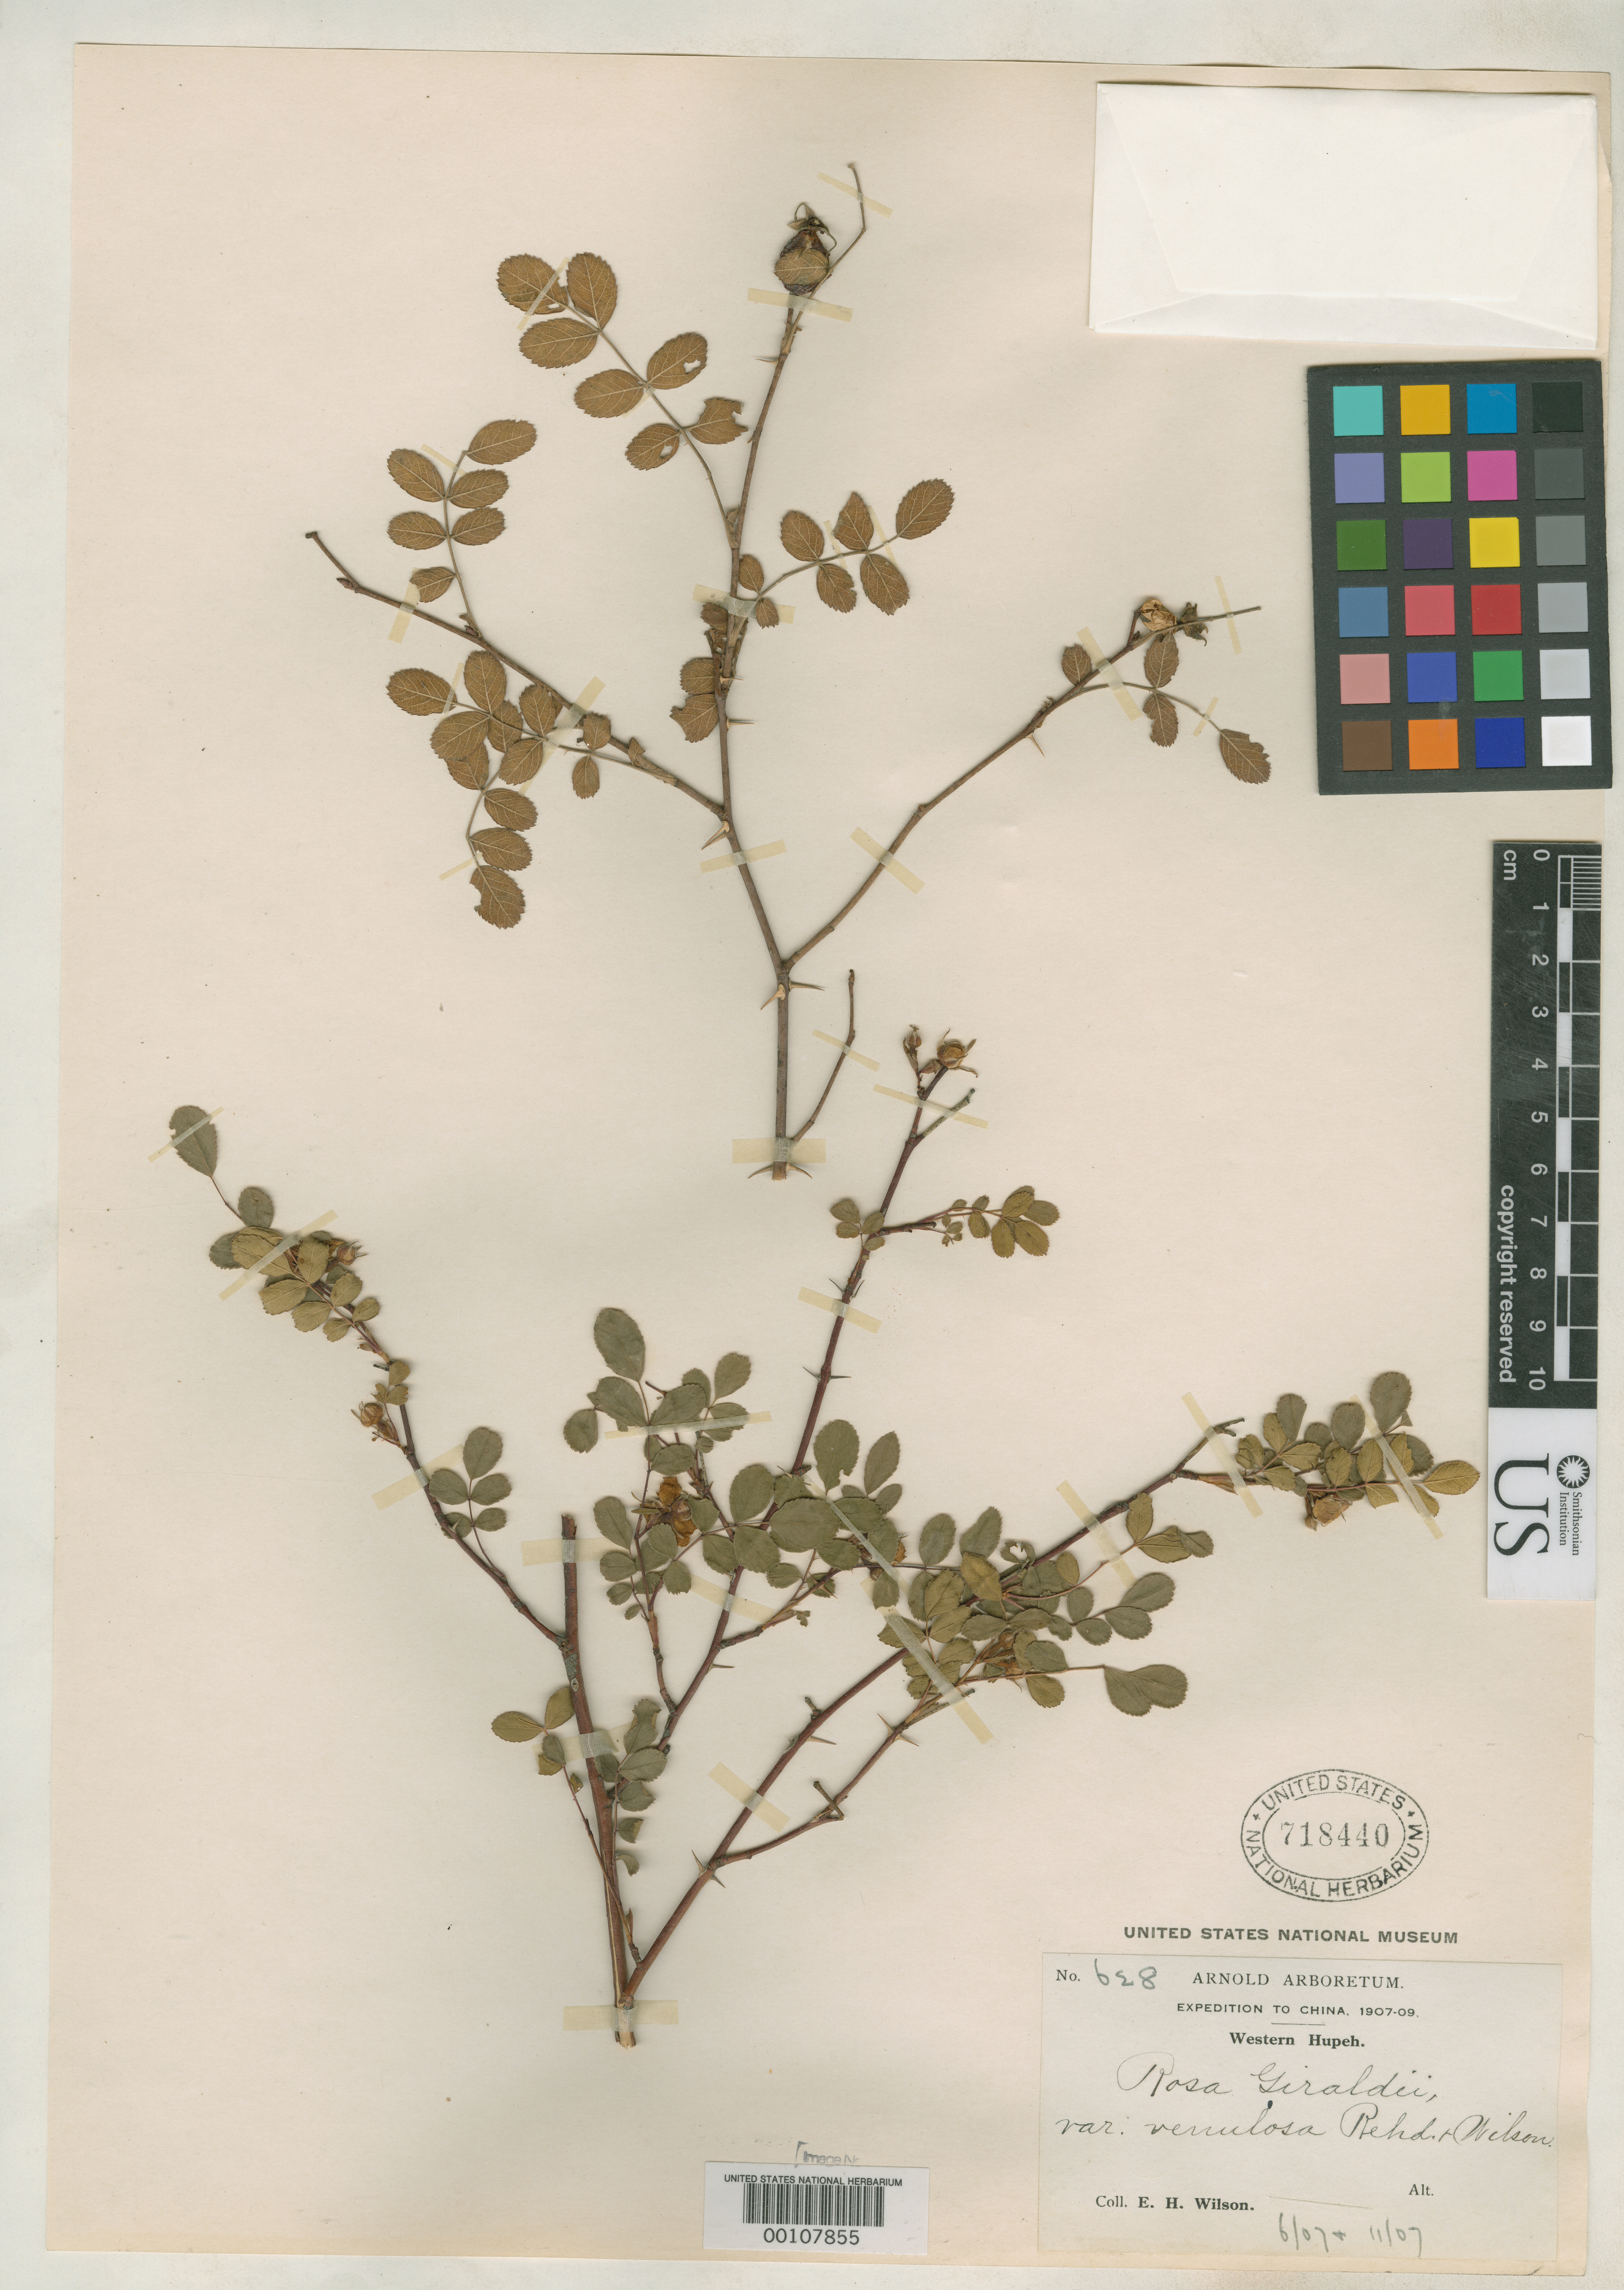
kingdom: Plantae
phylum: Tracheophyta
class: Magnoliopsida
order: Rosales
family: Rosaceae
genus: Rosa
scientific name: Rosa giraldii var. venulosa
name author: Rehder & E.H. Wilson in Sarg.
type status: Type Collection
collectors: E. H. Wilson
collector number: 628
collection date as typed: Jun 1907 to -- Nov 1907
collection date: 1907-06/1907-11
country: China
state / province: Hubei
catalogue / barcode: US 718440